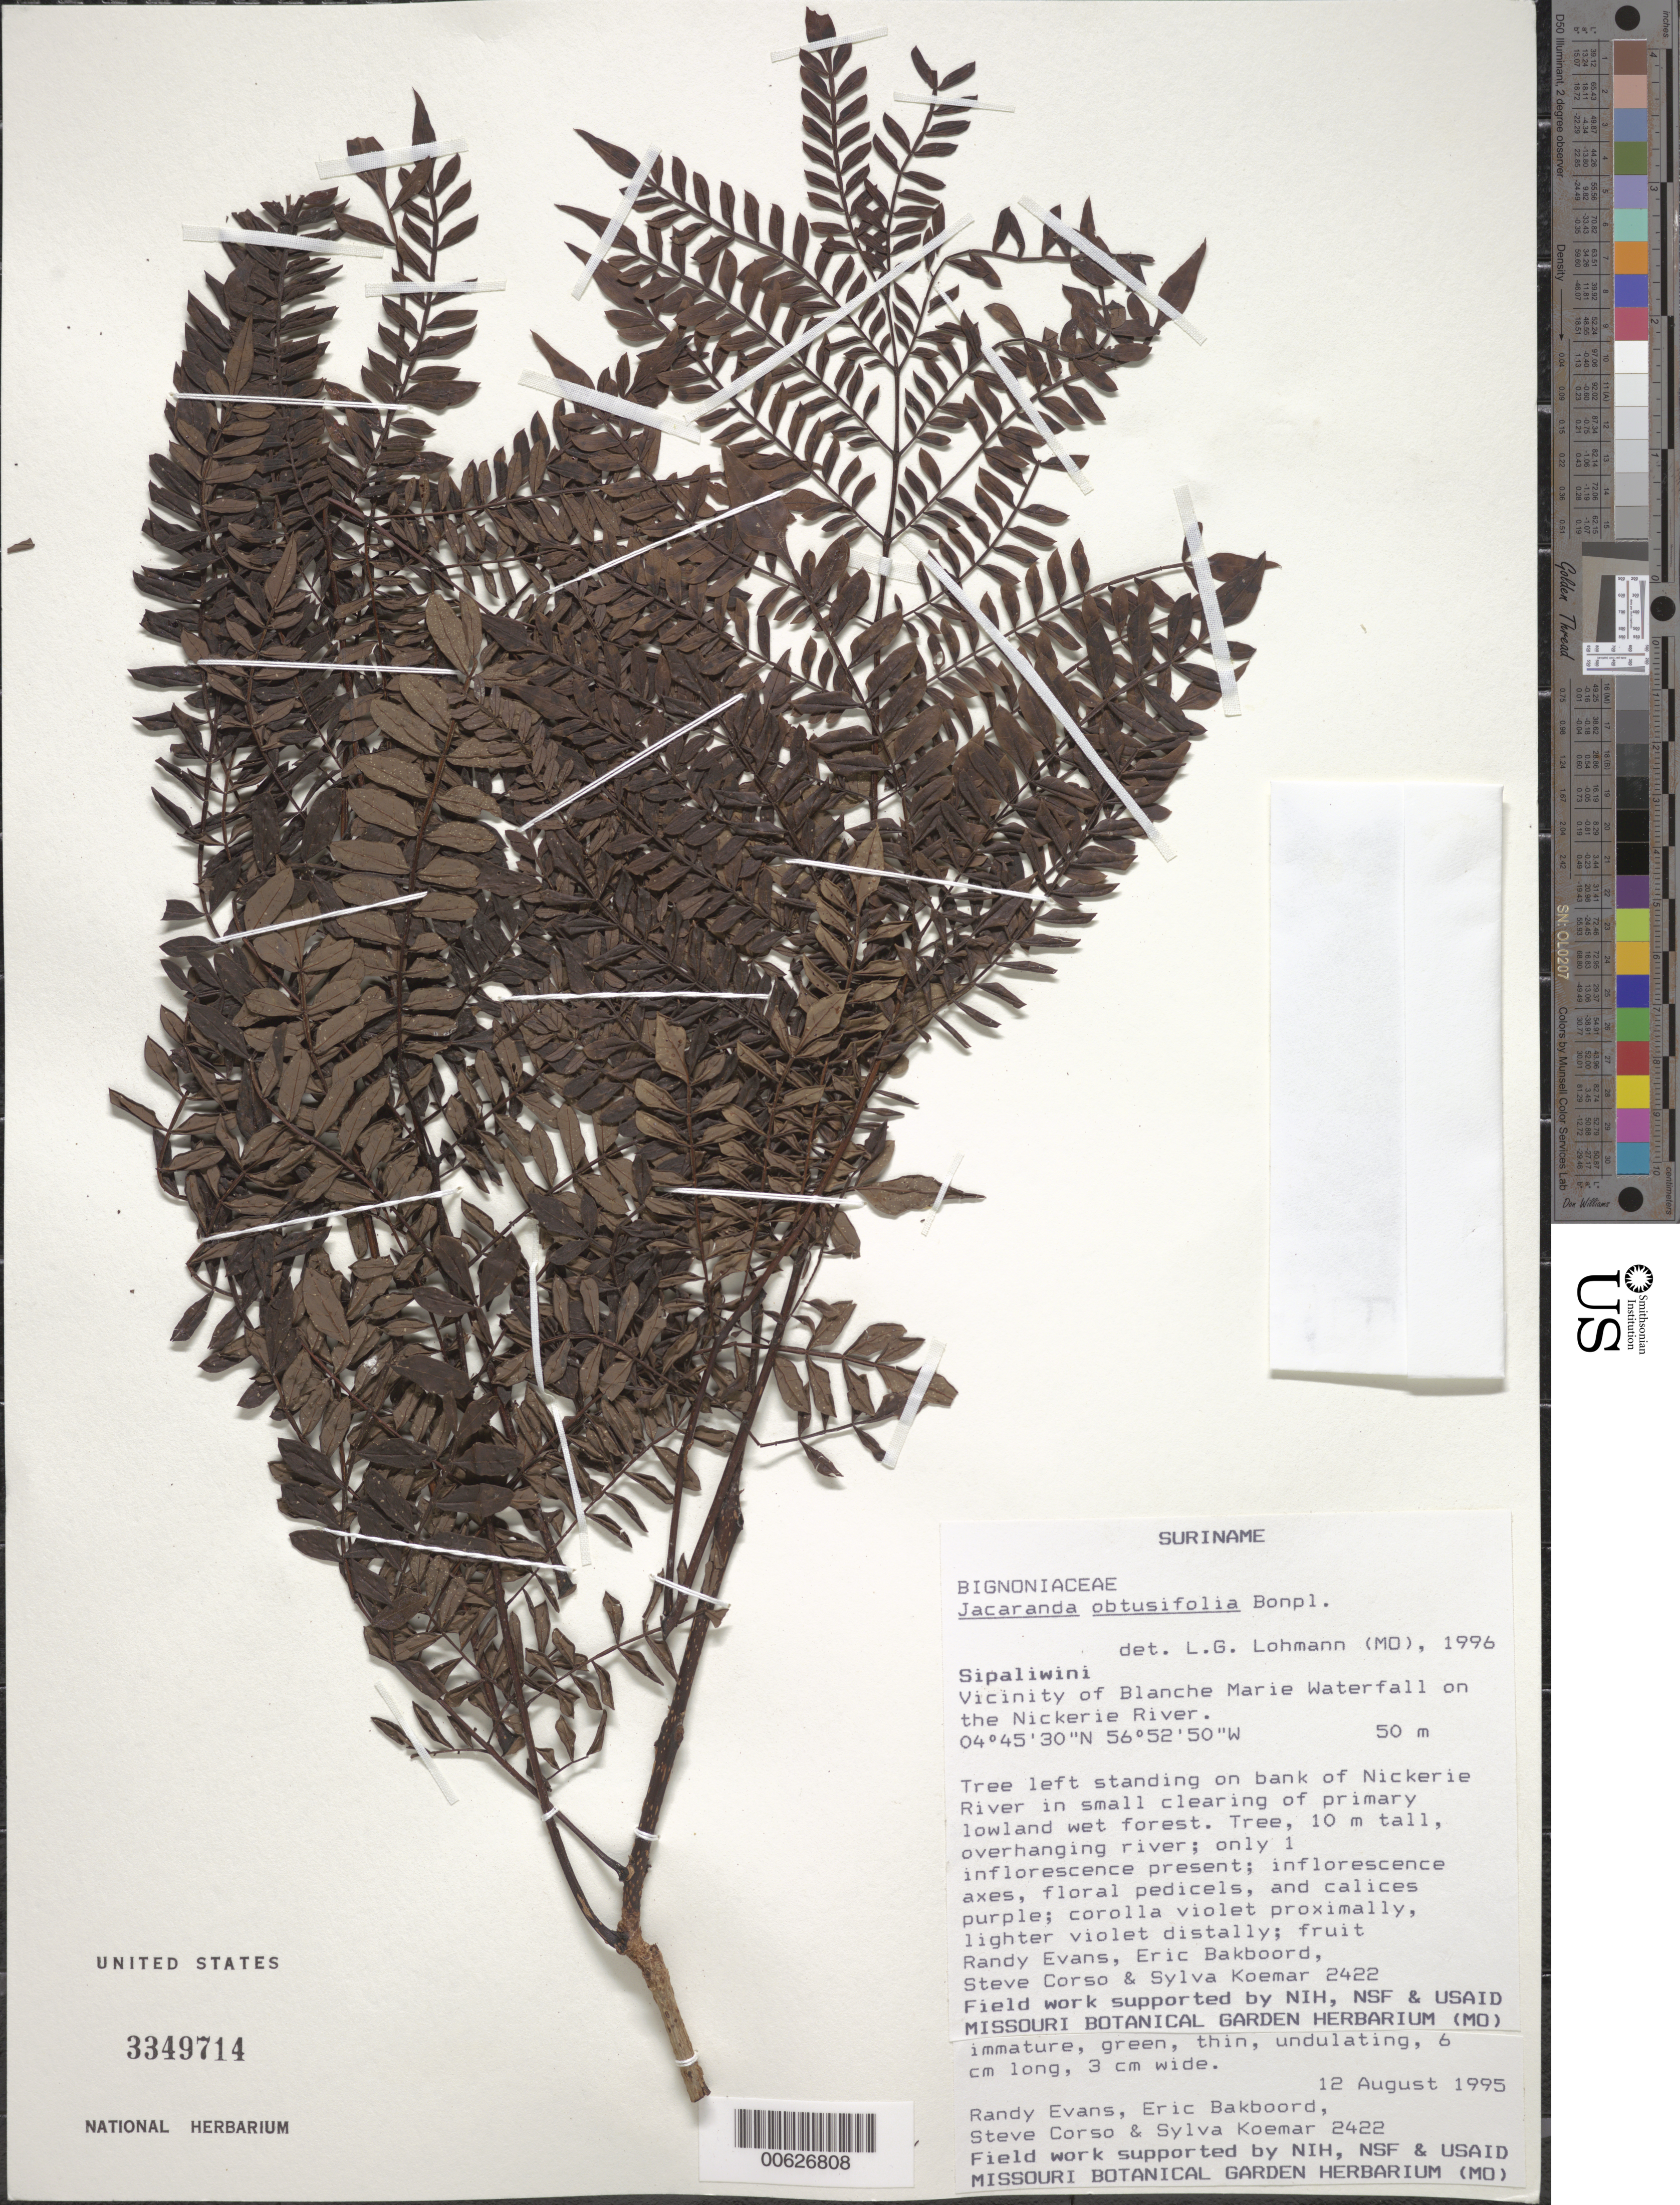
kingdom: Plantae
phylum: Tracheophyta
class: Magnoliopsida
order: Lamiales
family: Bignoniaceae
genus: Jacaranda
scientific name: Jacaranda obtusifolia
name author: Bonpl.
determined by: Lohmann, L. G.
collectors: R. Evans, E. Bakboord, S. Corso & S. Koemar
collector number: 2422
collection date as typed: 12-Aug-95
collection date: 1995-08-12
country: Suriname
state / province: Sipaliwini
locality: Blanche Marie Waterfall, vic., on Nickerie R.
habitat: Left standing on bank of river in small clearing of primary lowland wet forest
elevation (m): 50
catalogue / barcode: US 3349714